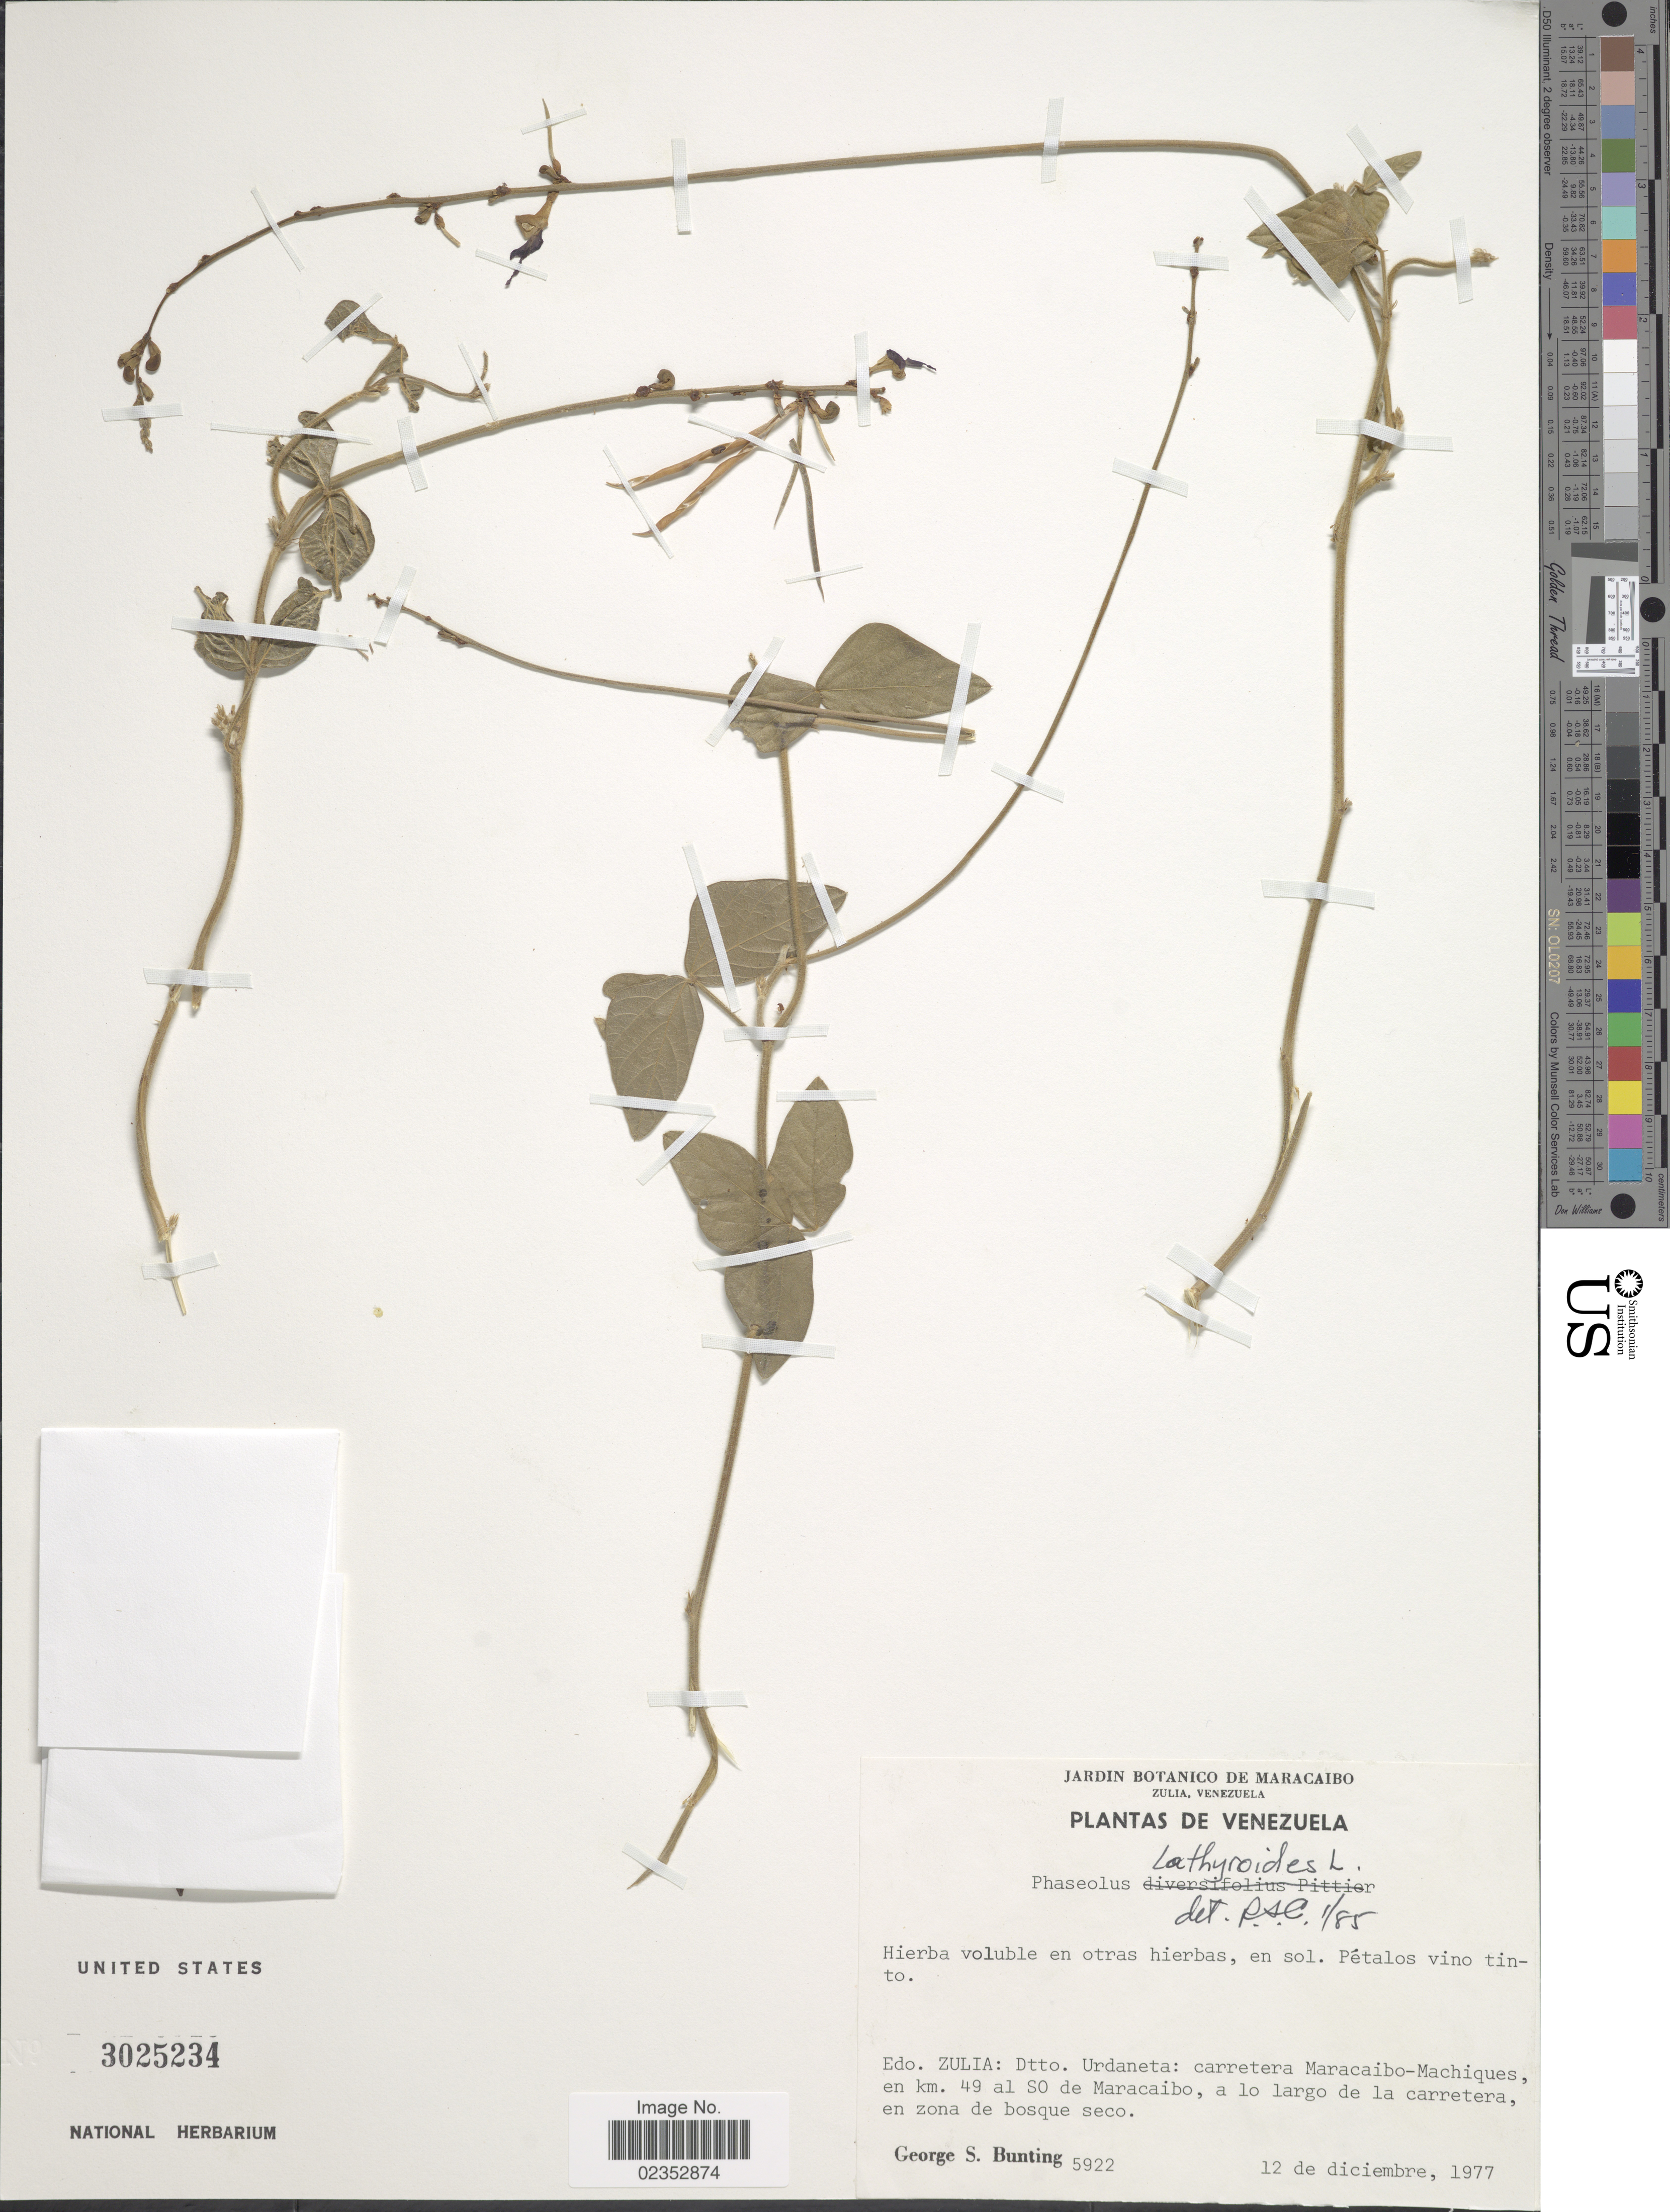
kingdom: Plantae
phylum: Tracheophyta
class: Magnoliopsida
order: Fabales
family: Fabaceae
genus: Phaseolus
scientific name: Phaseolus lathyroides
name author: L.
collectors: G. S. Bunting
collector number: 5922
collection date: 1977-12-12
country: Venezuela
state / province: Zulia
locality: Dtto Urdaneta: carretera Maracaibo-Machiques, en km 49 al SO de Maracaibo, a lo largo de la carretera, en zona de bosque seco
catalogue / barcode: US 3025234